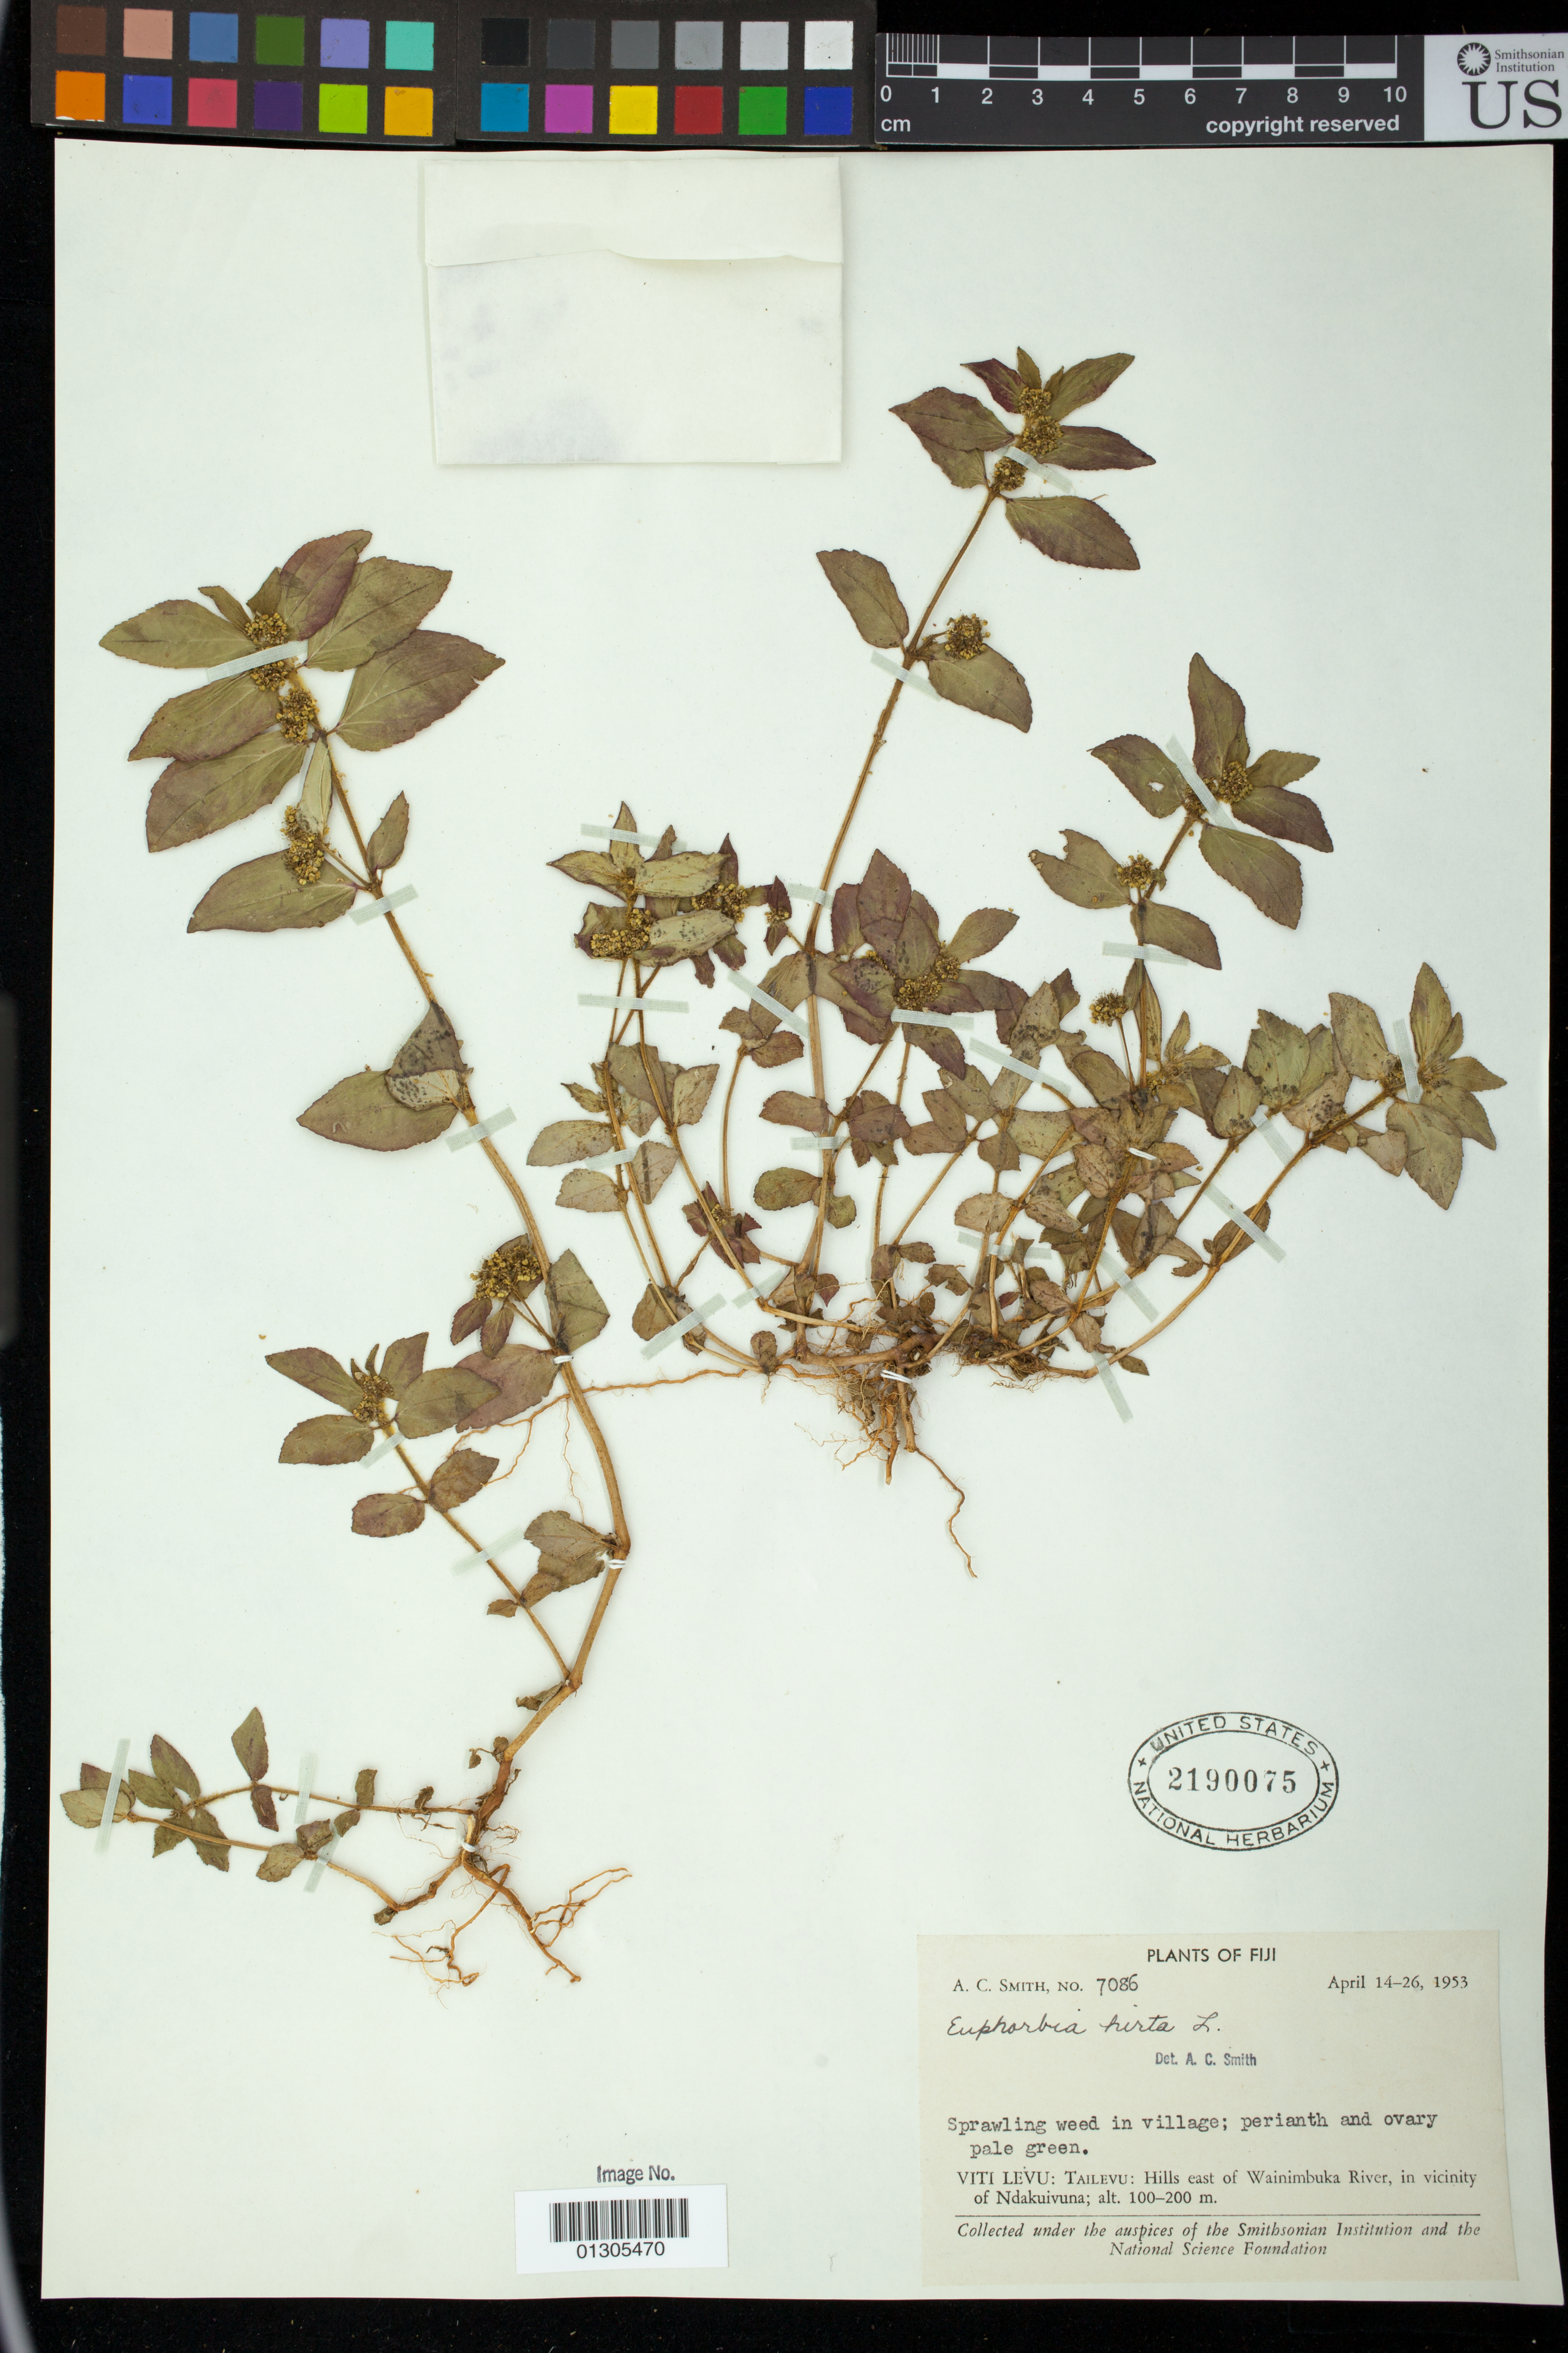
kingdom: Plantae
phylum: Tracheophyta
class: Magnoliopsida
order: Malpighiales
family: Euphorbiaceae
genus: Euphorbia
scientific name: Euphorbia hirta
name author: L.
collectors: A. C. Smith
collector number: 7086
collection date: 1953-04-14/1953-04-26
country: Fiji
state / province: Central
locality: Viti Levu: Tailevu: Hills east of Wainimbuka River, in vicinity of Ndakuivuna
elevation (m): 100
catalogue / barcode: US 2190075